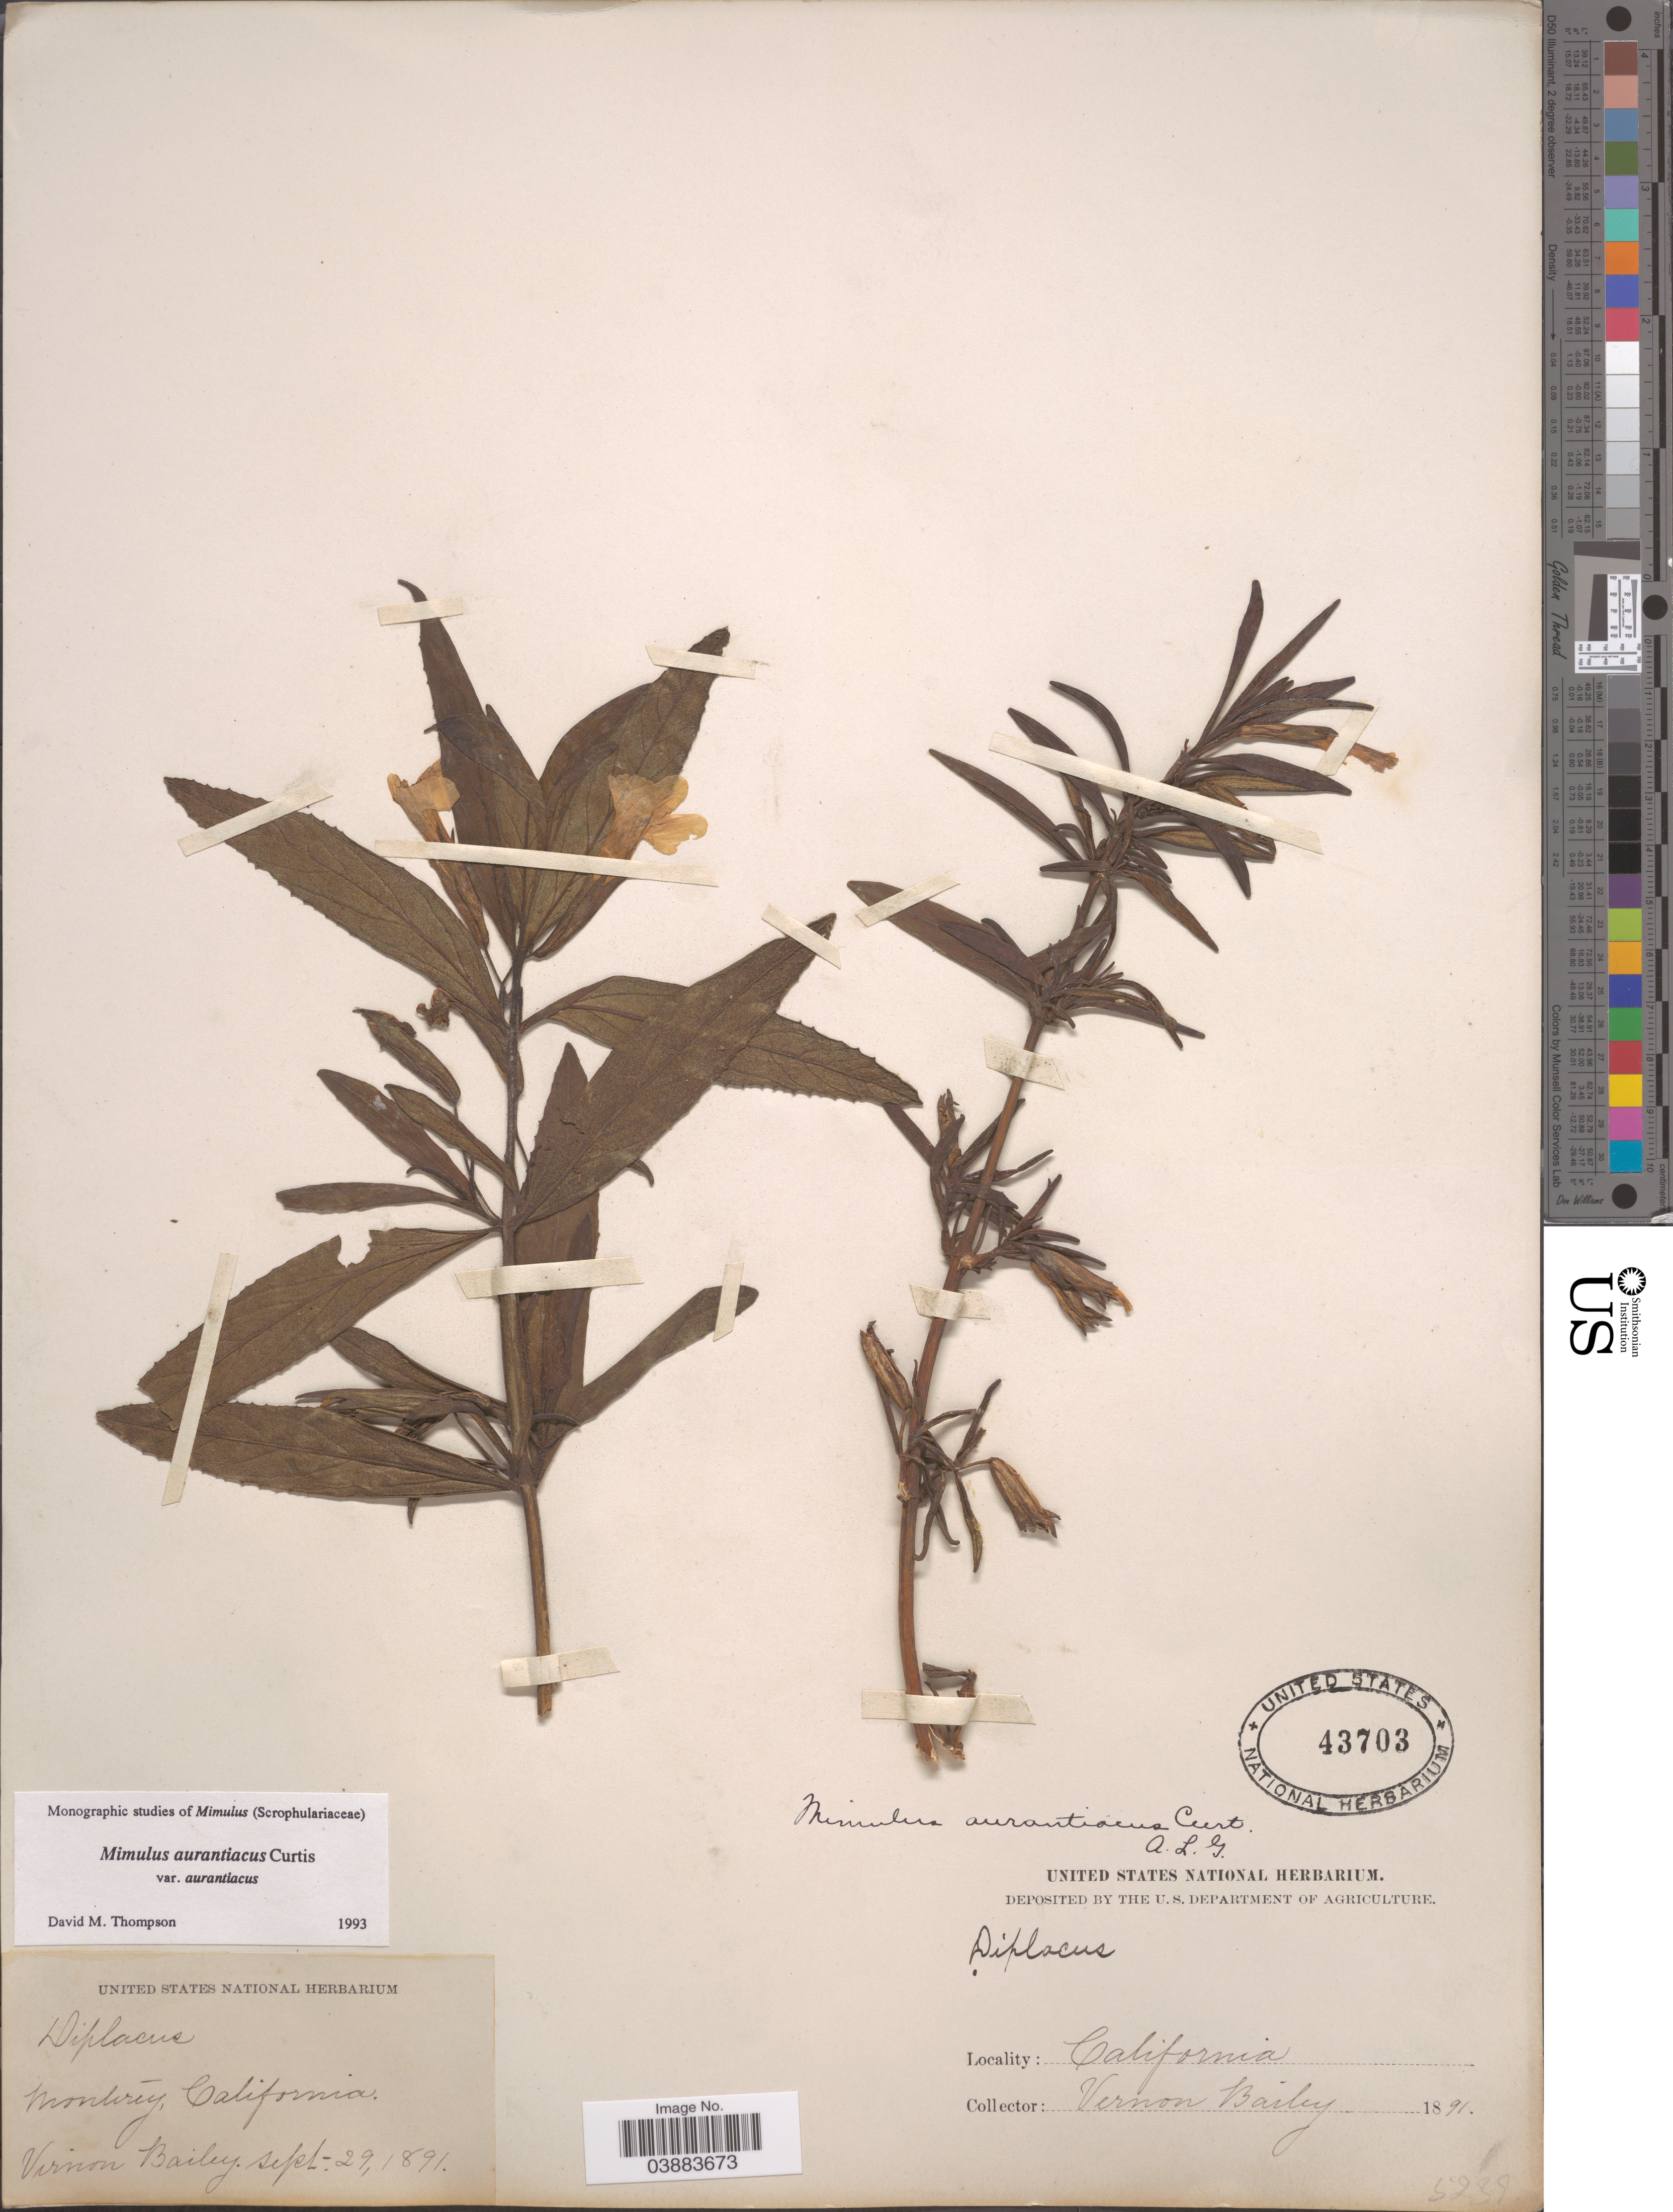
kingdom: Plantae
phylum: Tracheophyta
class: Magnoliopsida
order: Lamiales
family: Phrymaceae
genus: Diplacus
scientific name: Diplacus aurantiacus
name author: (Curtis) Jeps.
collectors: V. O. Bailey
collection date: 1891-09-29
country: United States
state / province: California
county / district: Monterey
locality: Monterey.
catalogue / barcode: US 43703